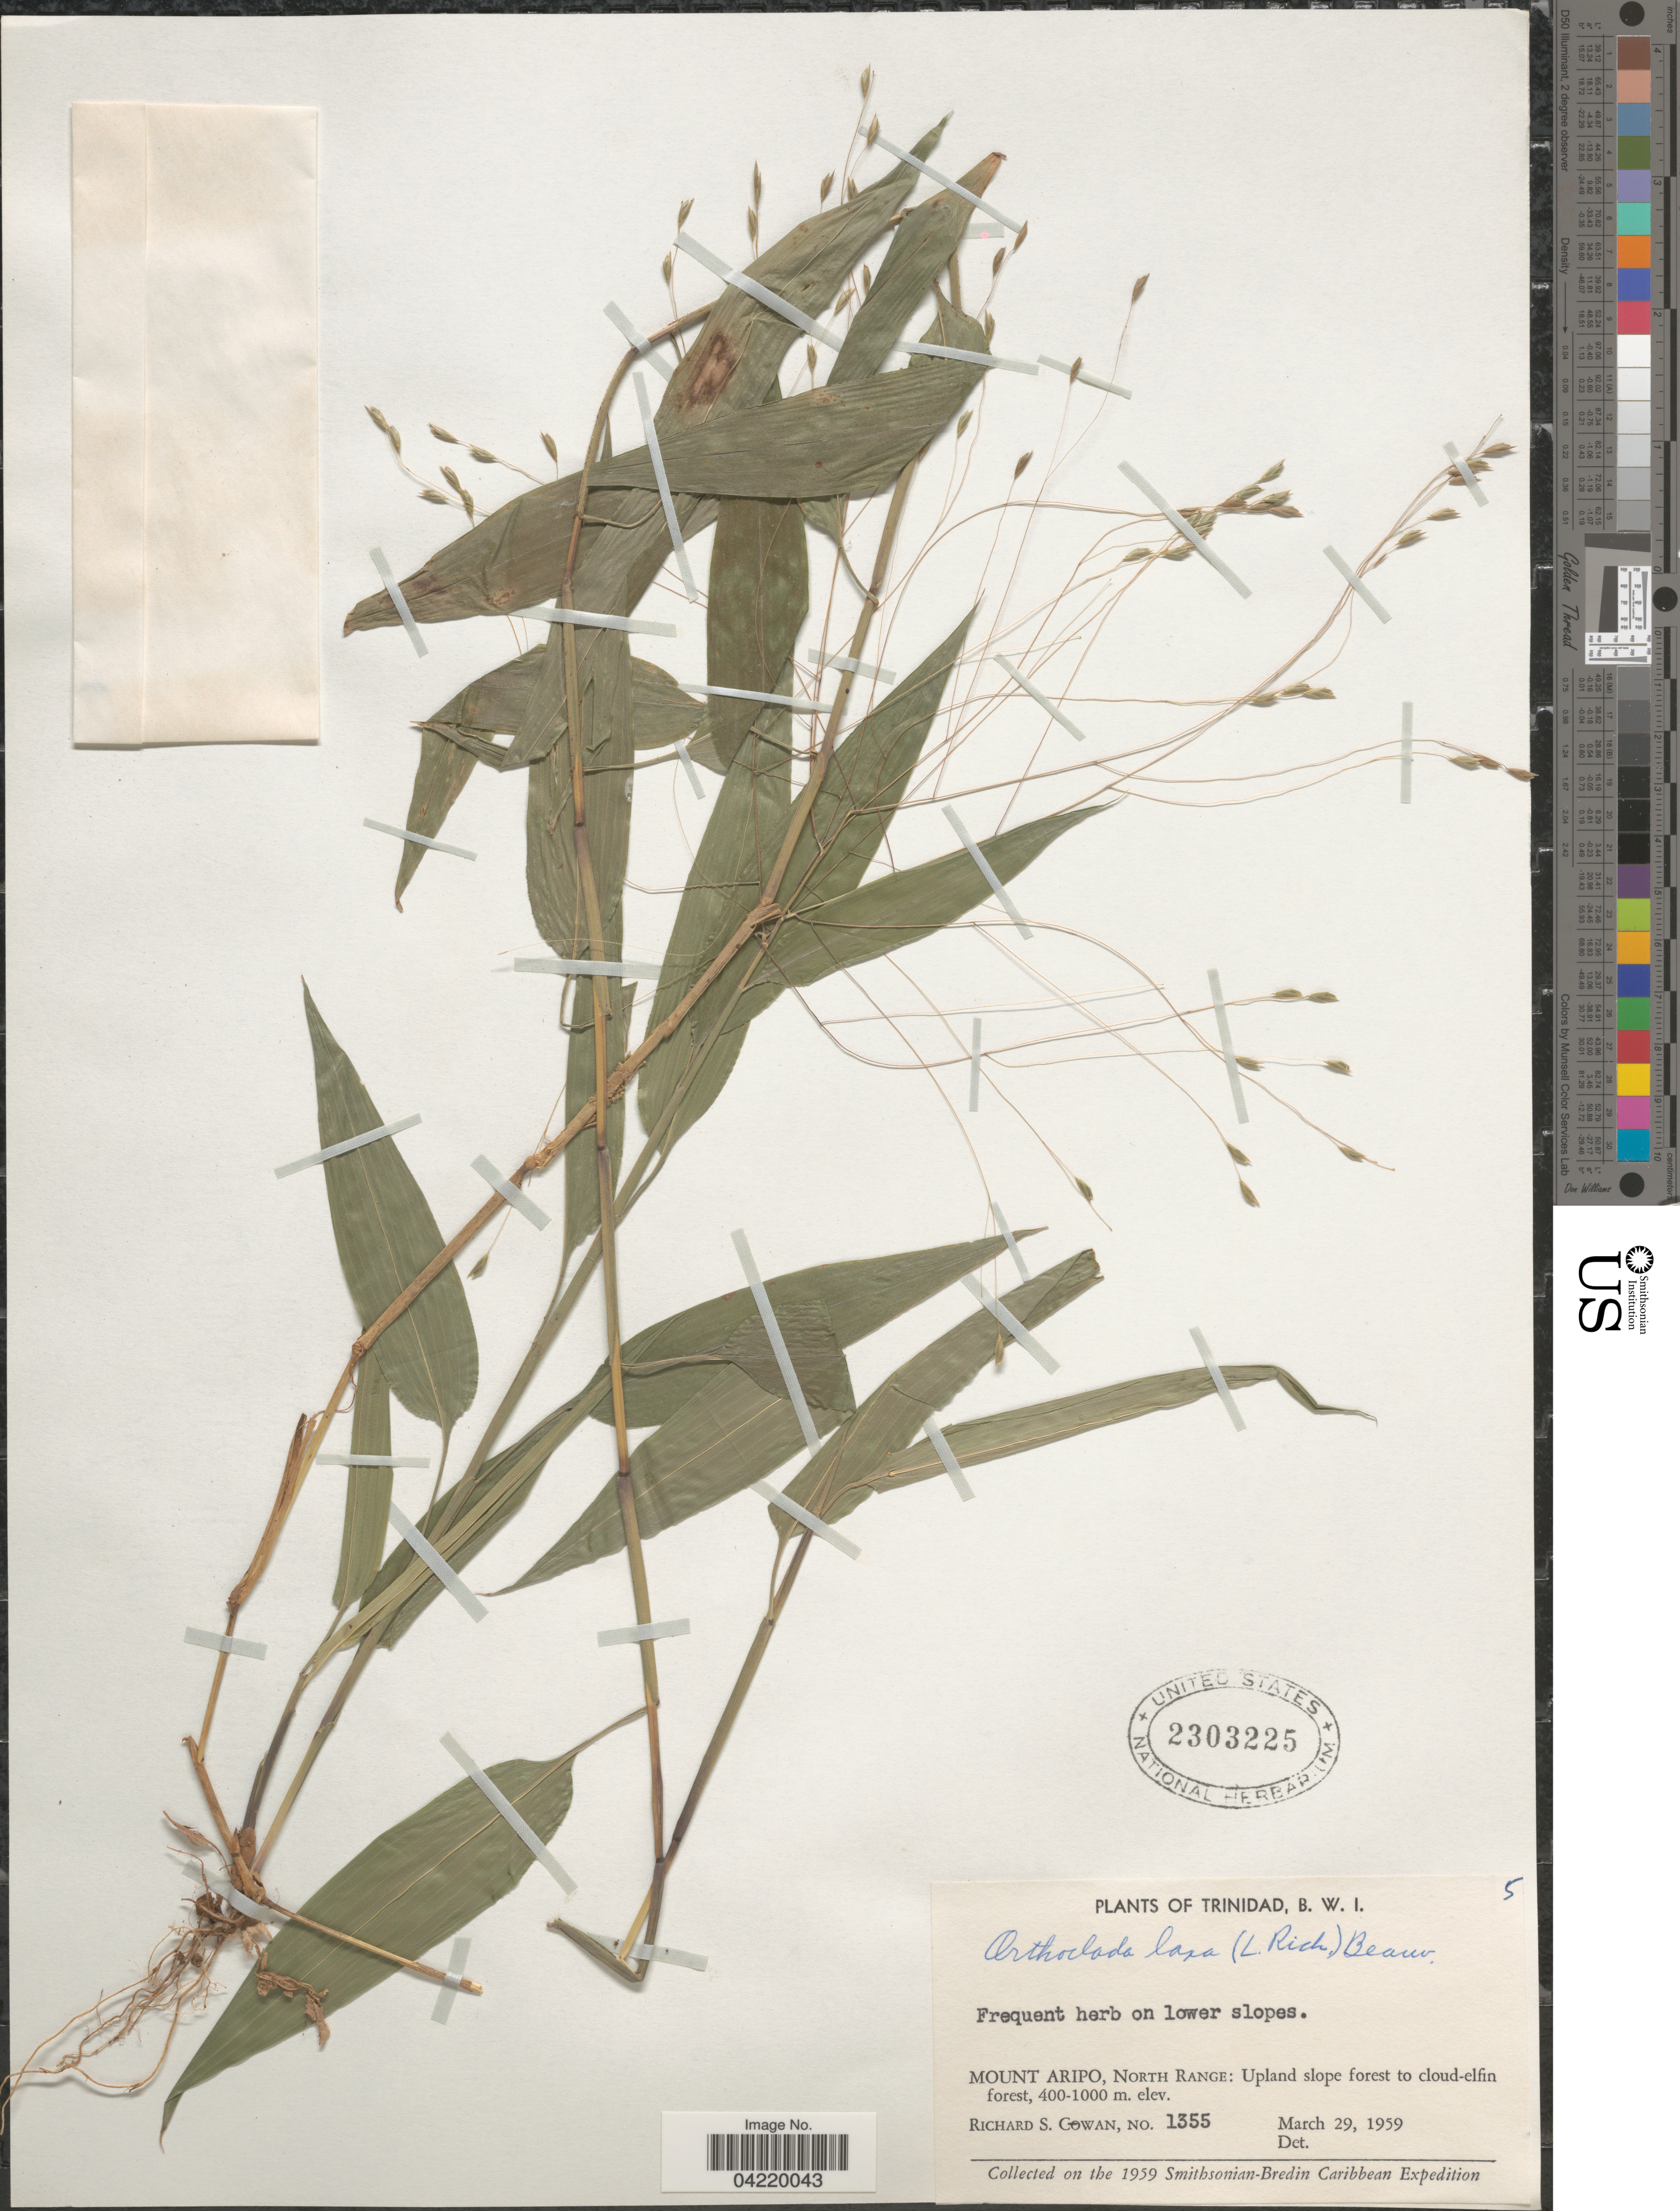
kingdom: Plantae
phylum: Tracheophyta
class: Liliopsida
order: Poales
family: Poaceae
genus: Orthoclada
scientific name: Orthoclada laxa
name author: P. Beauv.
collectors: R. S. Cowan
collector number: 1355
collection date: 1959-03-29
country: Trinidad and Tobago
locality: Trinidad, B. W. I. Frequent on lower slopes. Mount Aripo, North Range: Upland slope forest to cloud-elfin forest. On the 1959 Smithsonian-Bredin Caribbean Expedition.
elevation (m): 400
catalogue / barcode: US 2303225